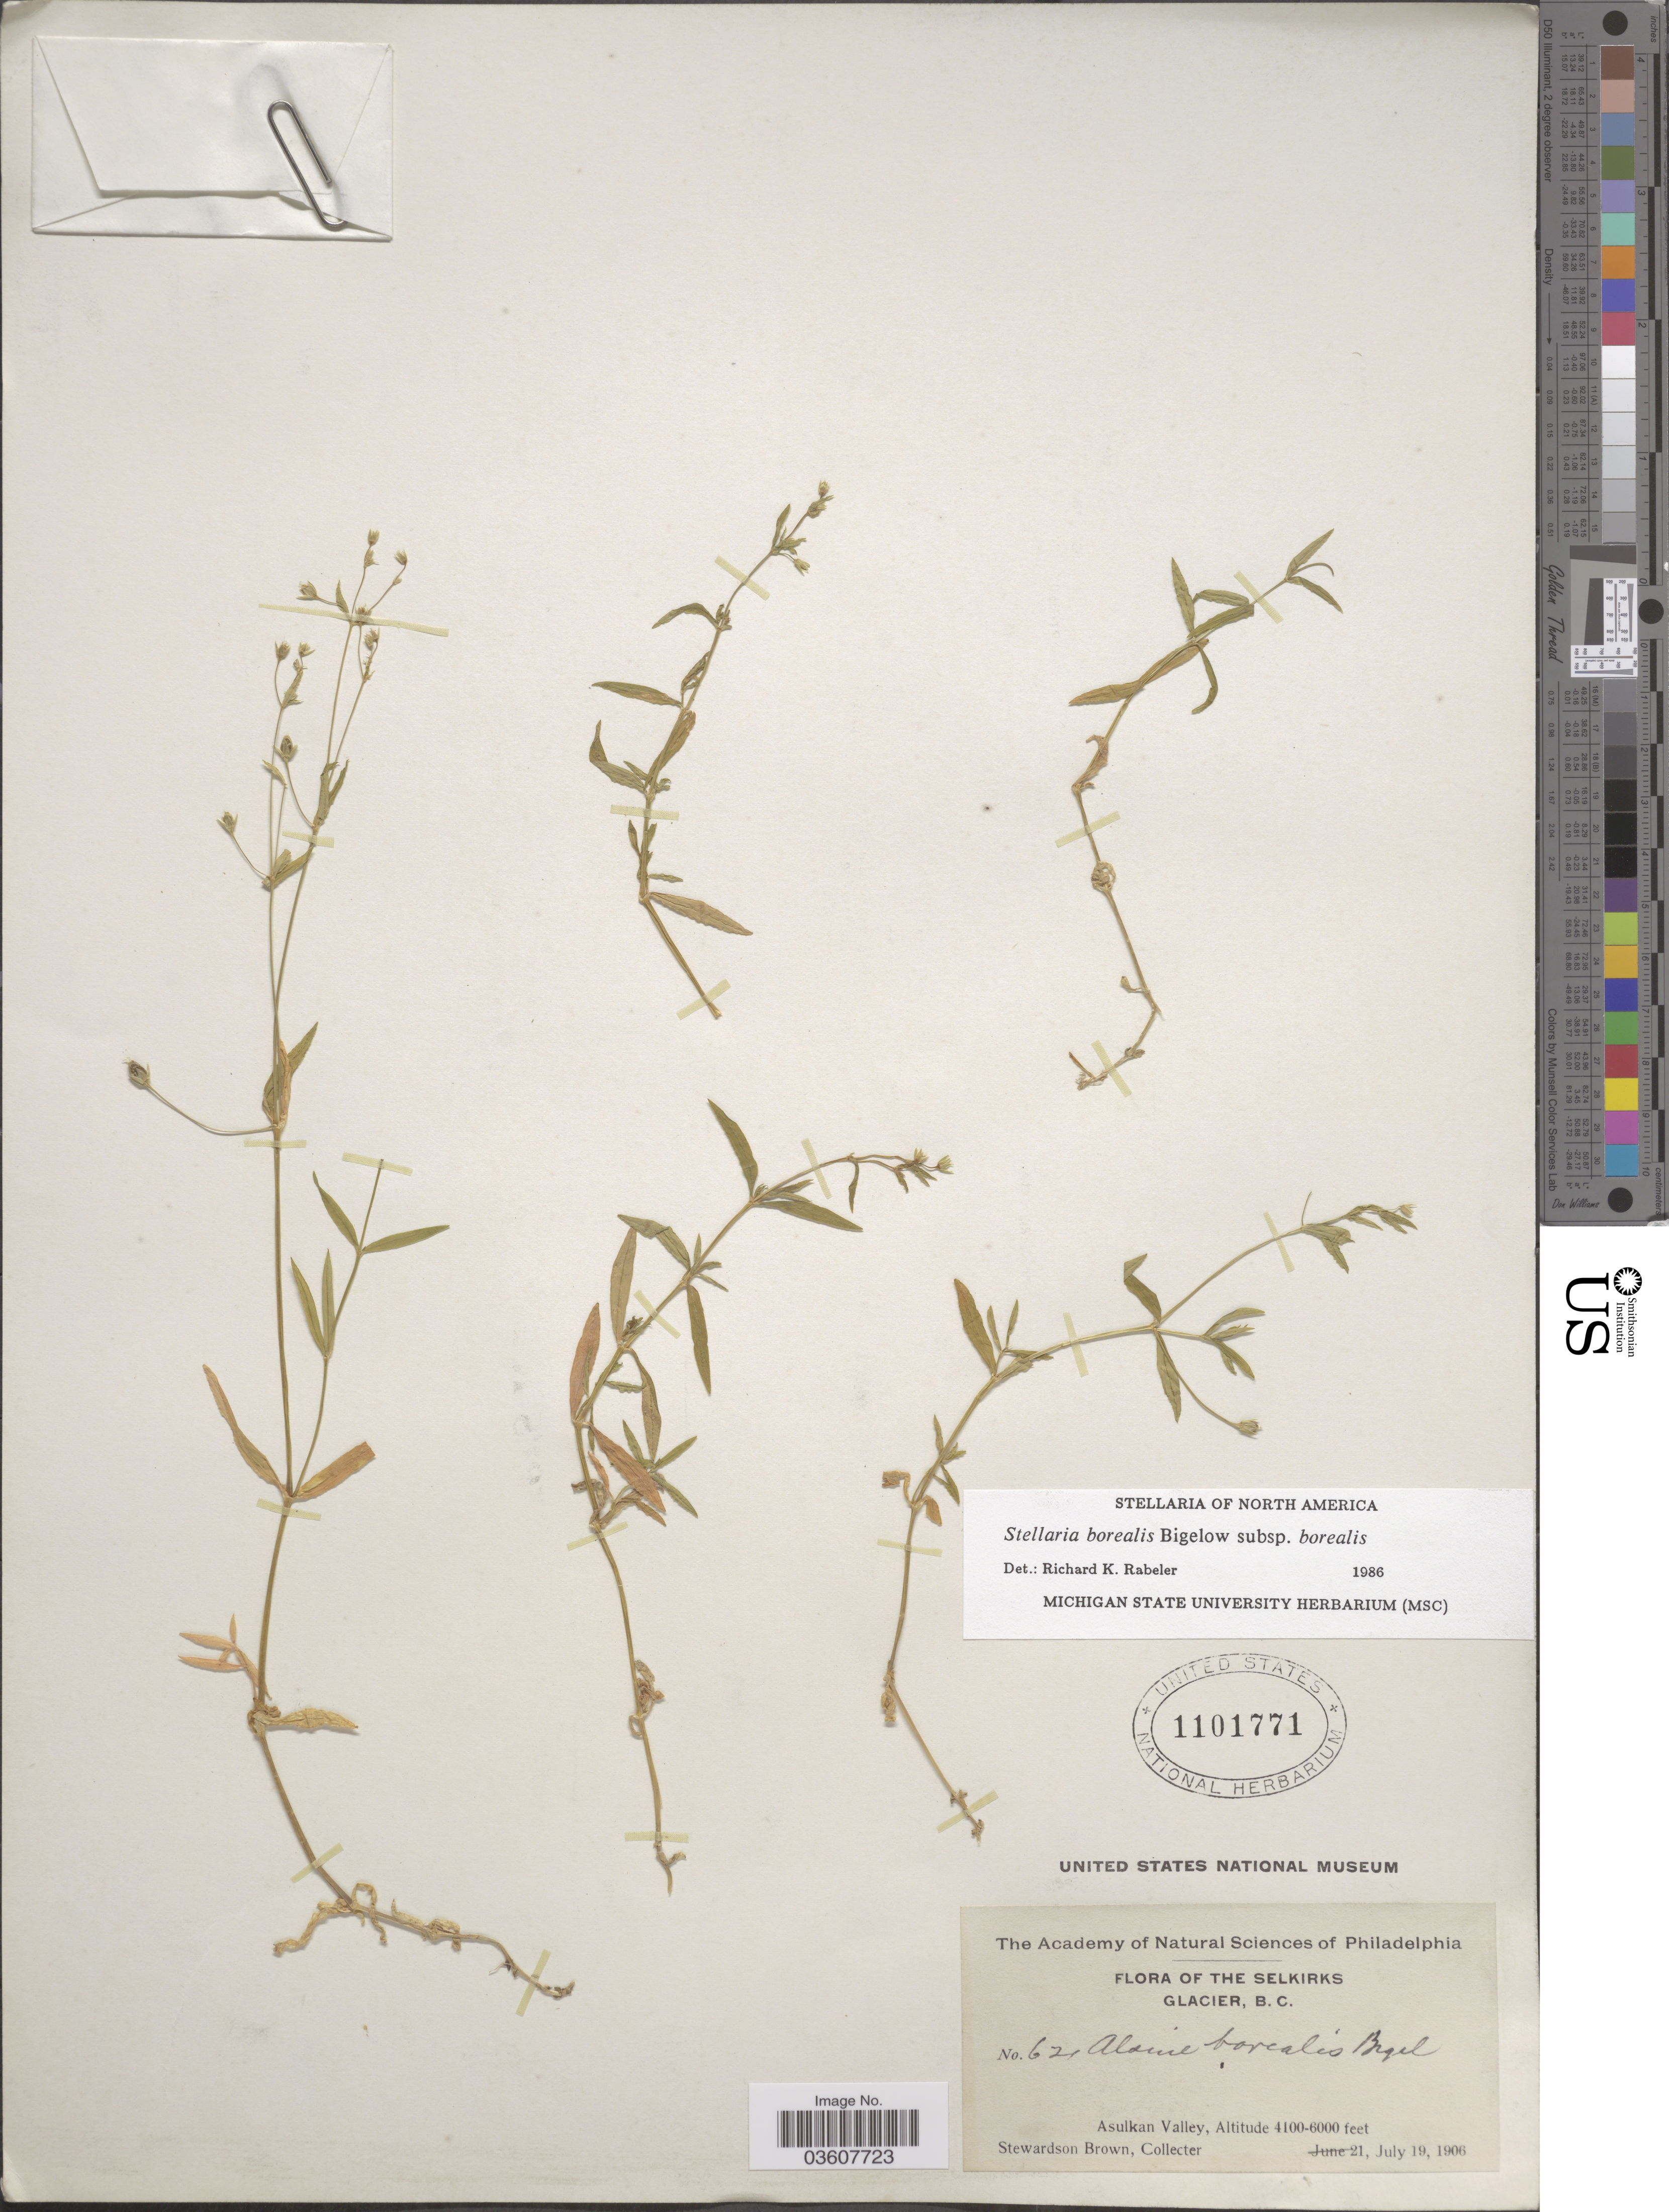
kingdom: Plantae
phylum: Tracheophyta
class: Magnoliopsida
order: Caryophyllales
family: Caryophyllaceae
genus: Stellaria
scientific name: Stellaria borealis subsp. borealis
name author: Bigelow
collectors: S. Brown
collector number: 621*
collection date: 1906-07-19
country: Canada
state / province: British Columbia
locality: The Selkirks Glacier. Asulkan Valley.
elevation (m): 1250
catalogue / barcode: US 1101771